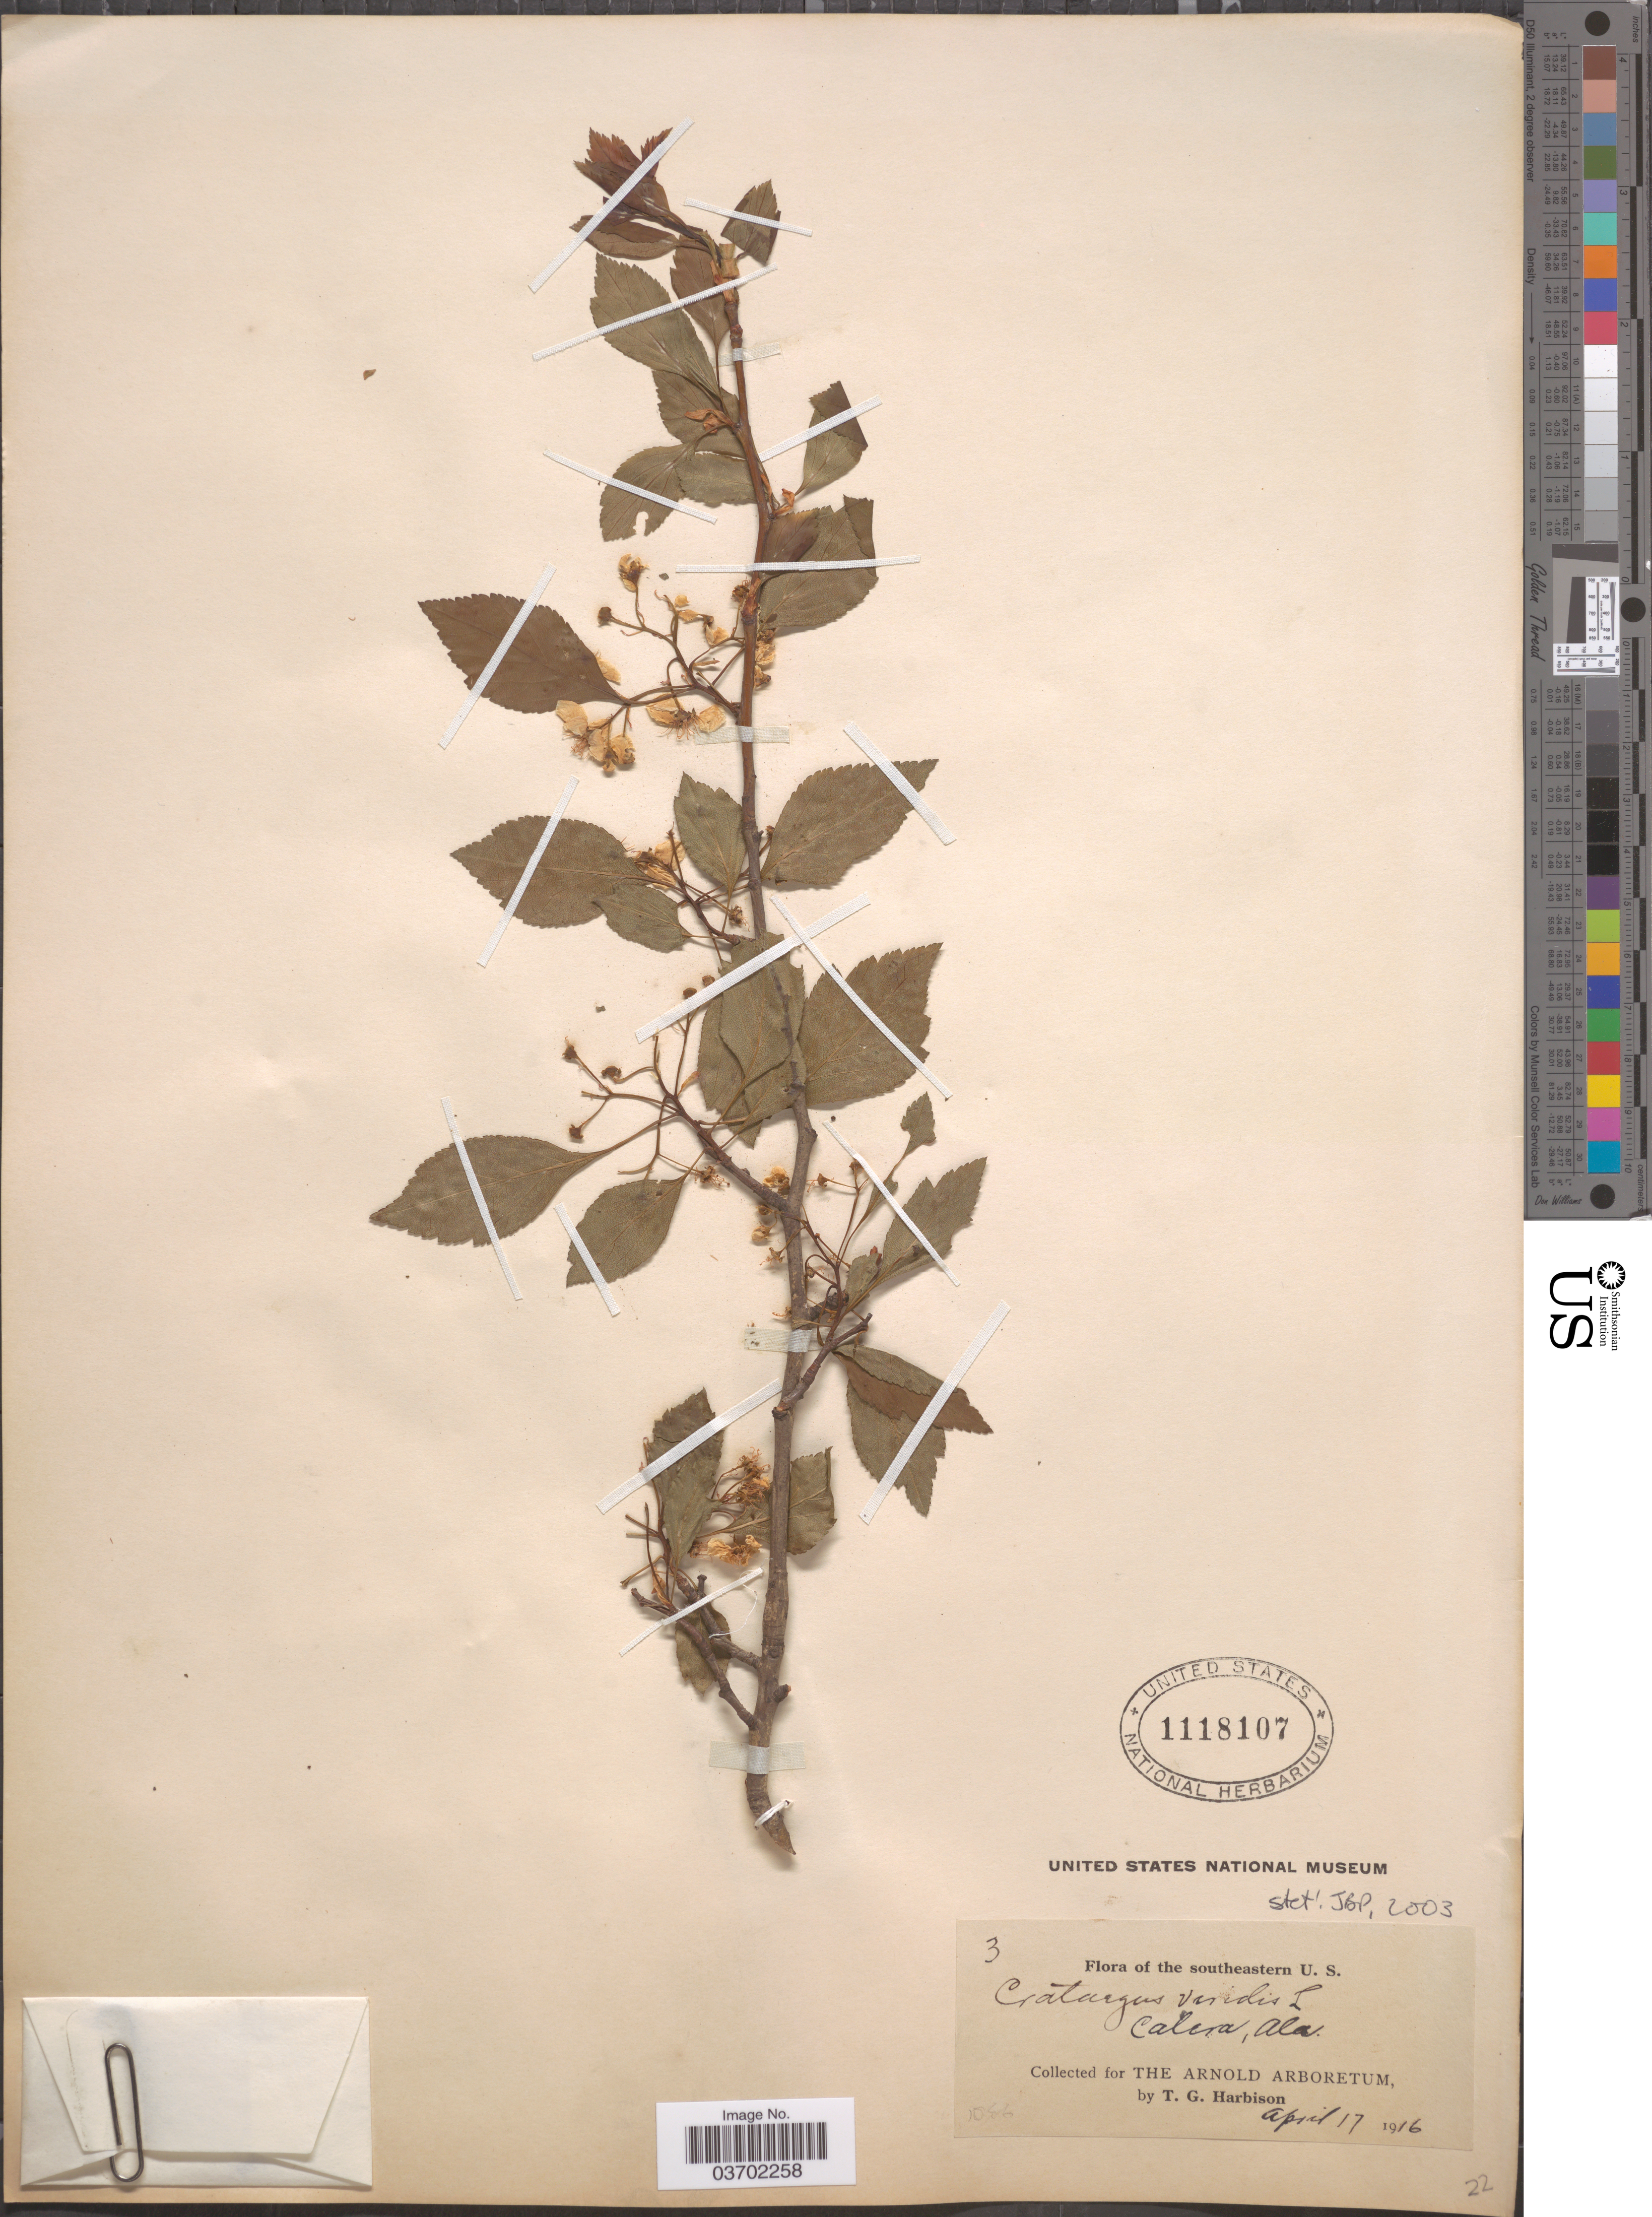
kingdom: Plantae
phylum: Tracheophyta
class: Magnoliopsida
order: Rosales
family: Rosaceae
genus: Crataegus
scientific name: Crataegus viridis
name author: L.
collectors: T. Harbison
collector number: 3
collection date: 1916-04-17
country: United States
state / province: Alabama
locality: The Southeastern U.S. Calera.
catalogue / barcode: US 1118107